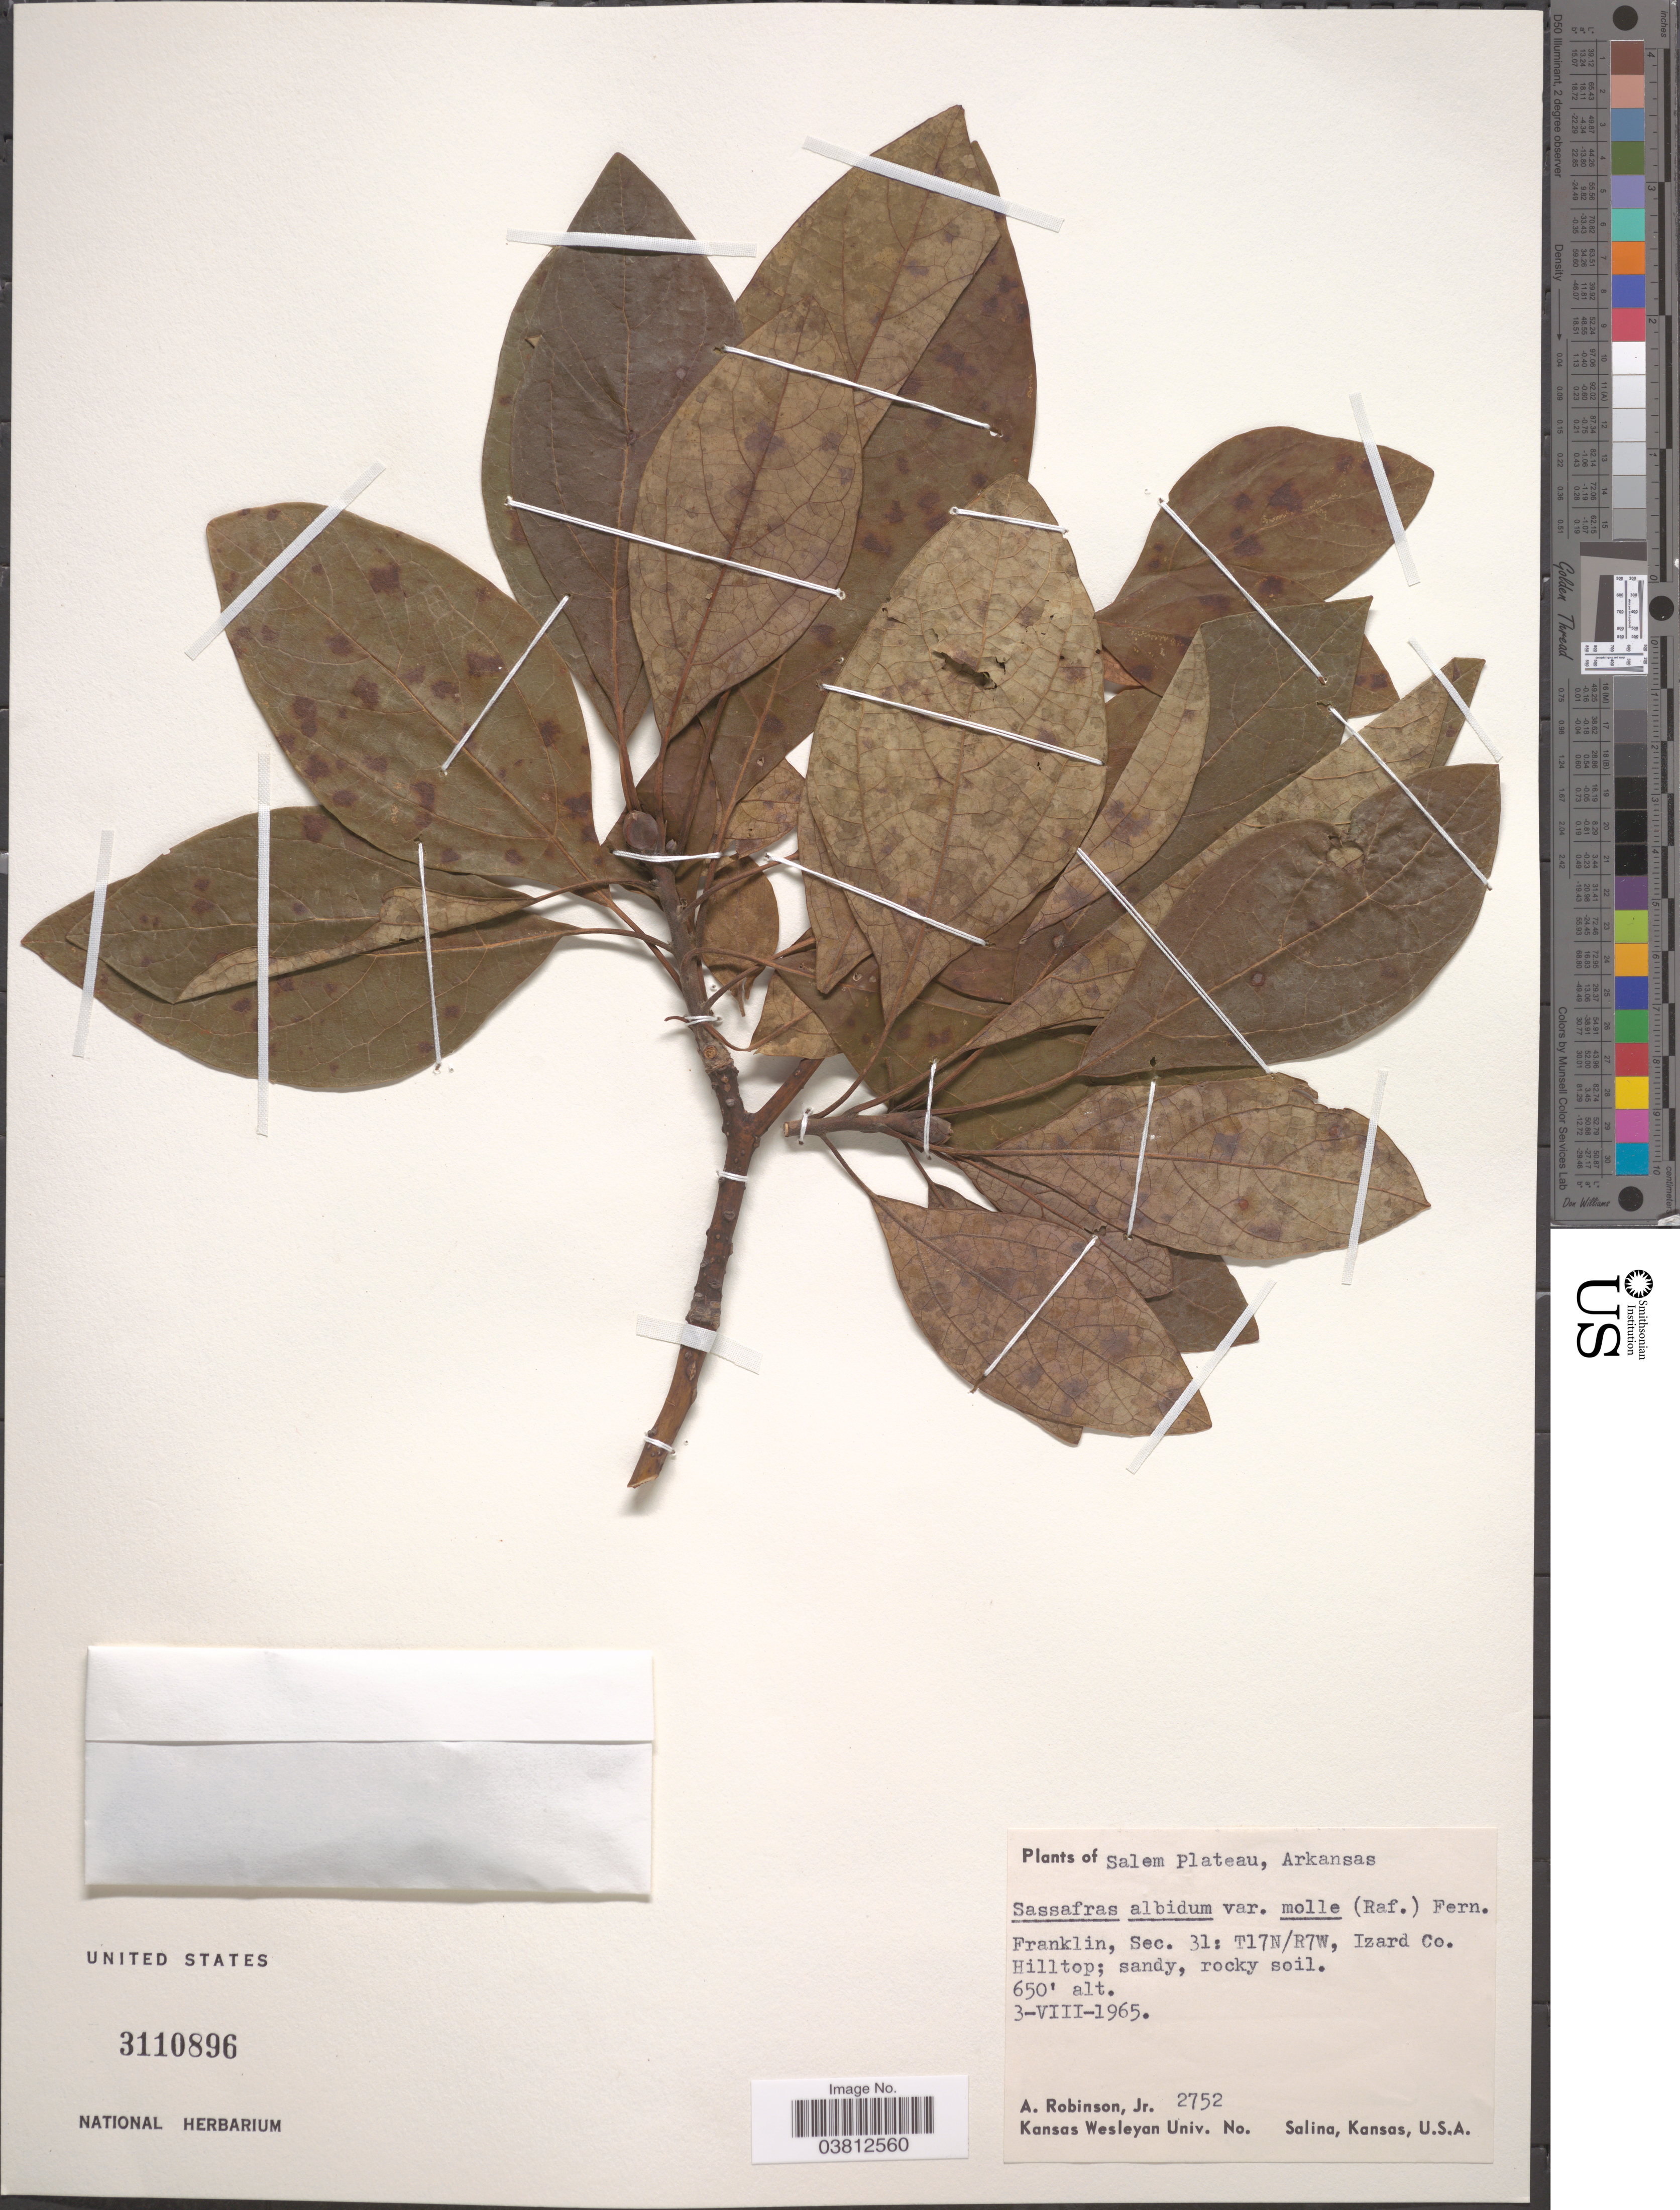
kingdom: Plantae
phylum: Tracheophyta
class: Magnoliopsida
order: Laurales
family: Lauraceae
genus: Sassafras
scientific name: Sassafras albidum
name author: (Nutt.) Nees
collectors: A. Robinson Jr.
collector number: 2752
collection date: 1965-08-03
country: United States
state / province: Arkansas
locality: Salem Plateau. Franklin, Sec. 31: T17N/R7W, Izard Co. Hilltop.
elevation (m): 198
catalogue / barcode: US 3110896